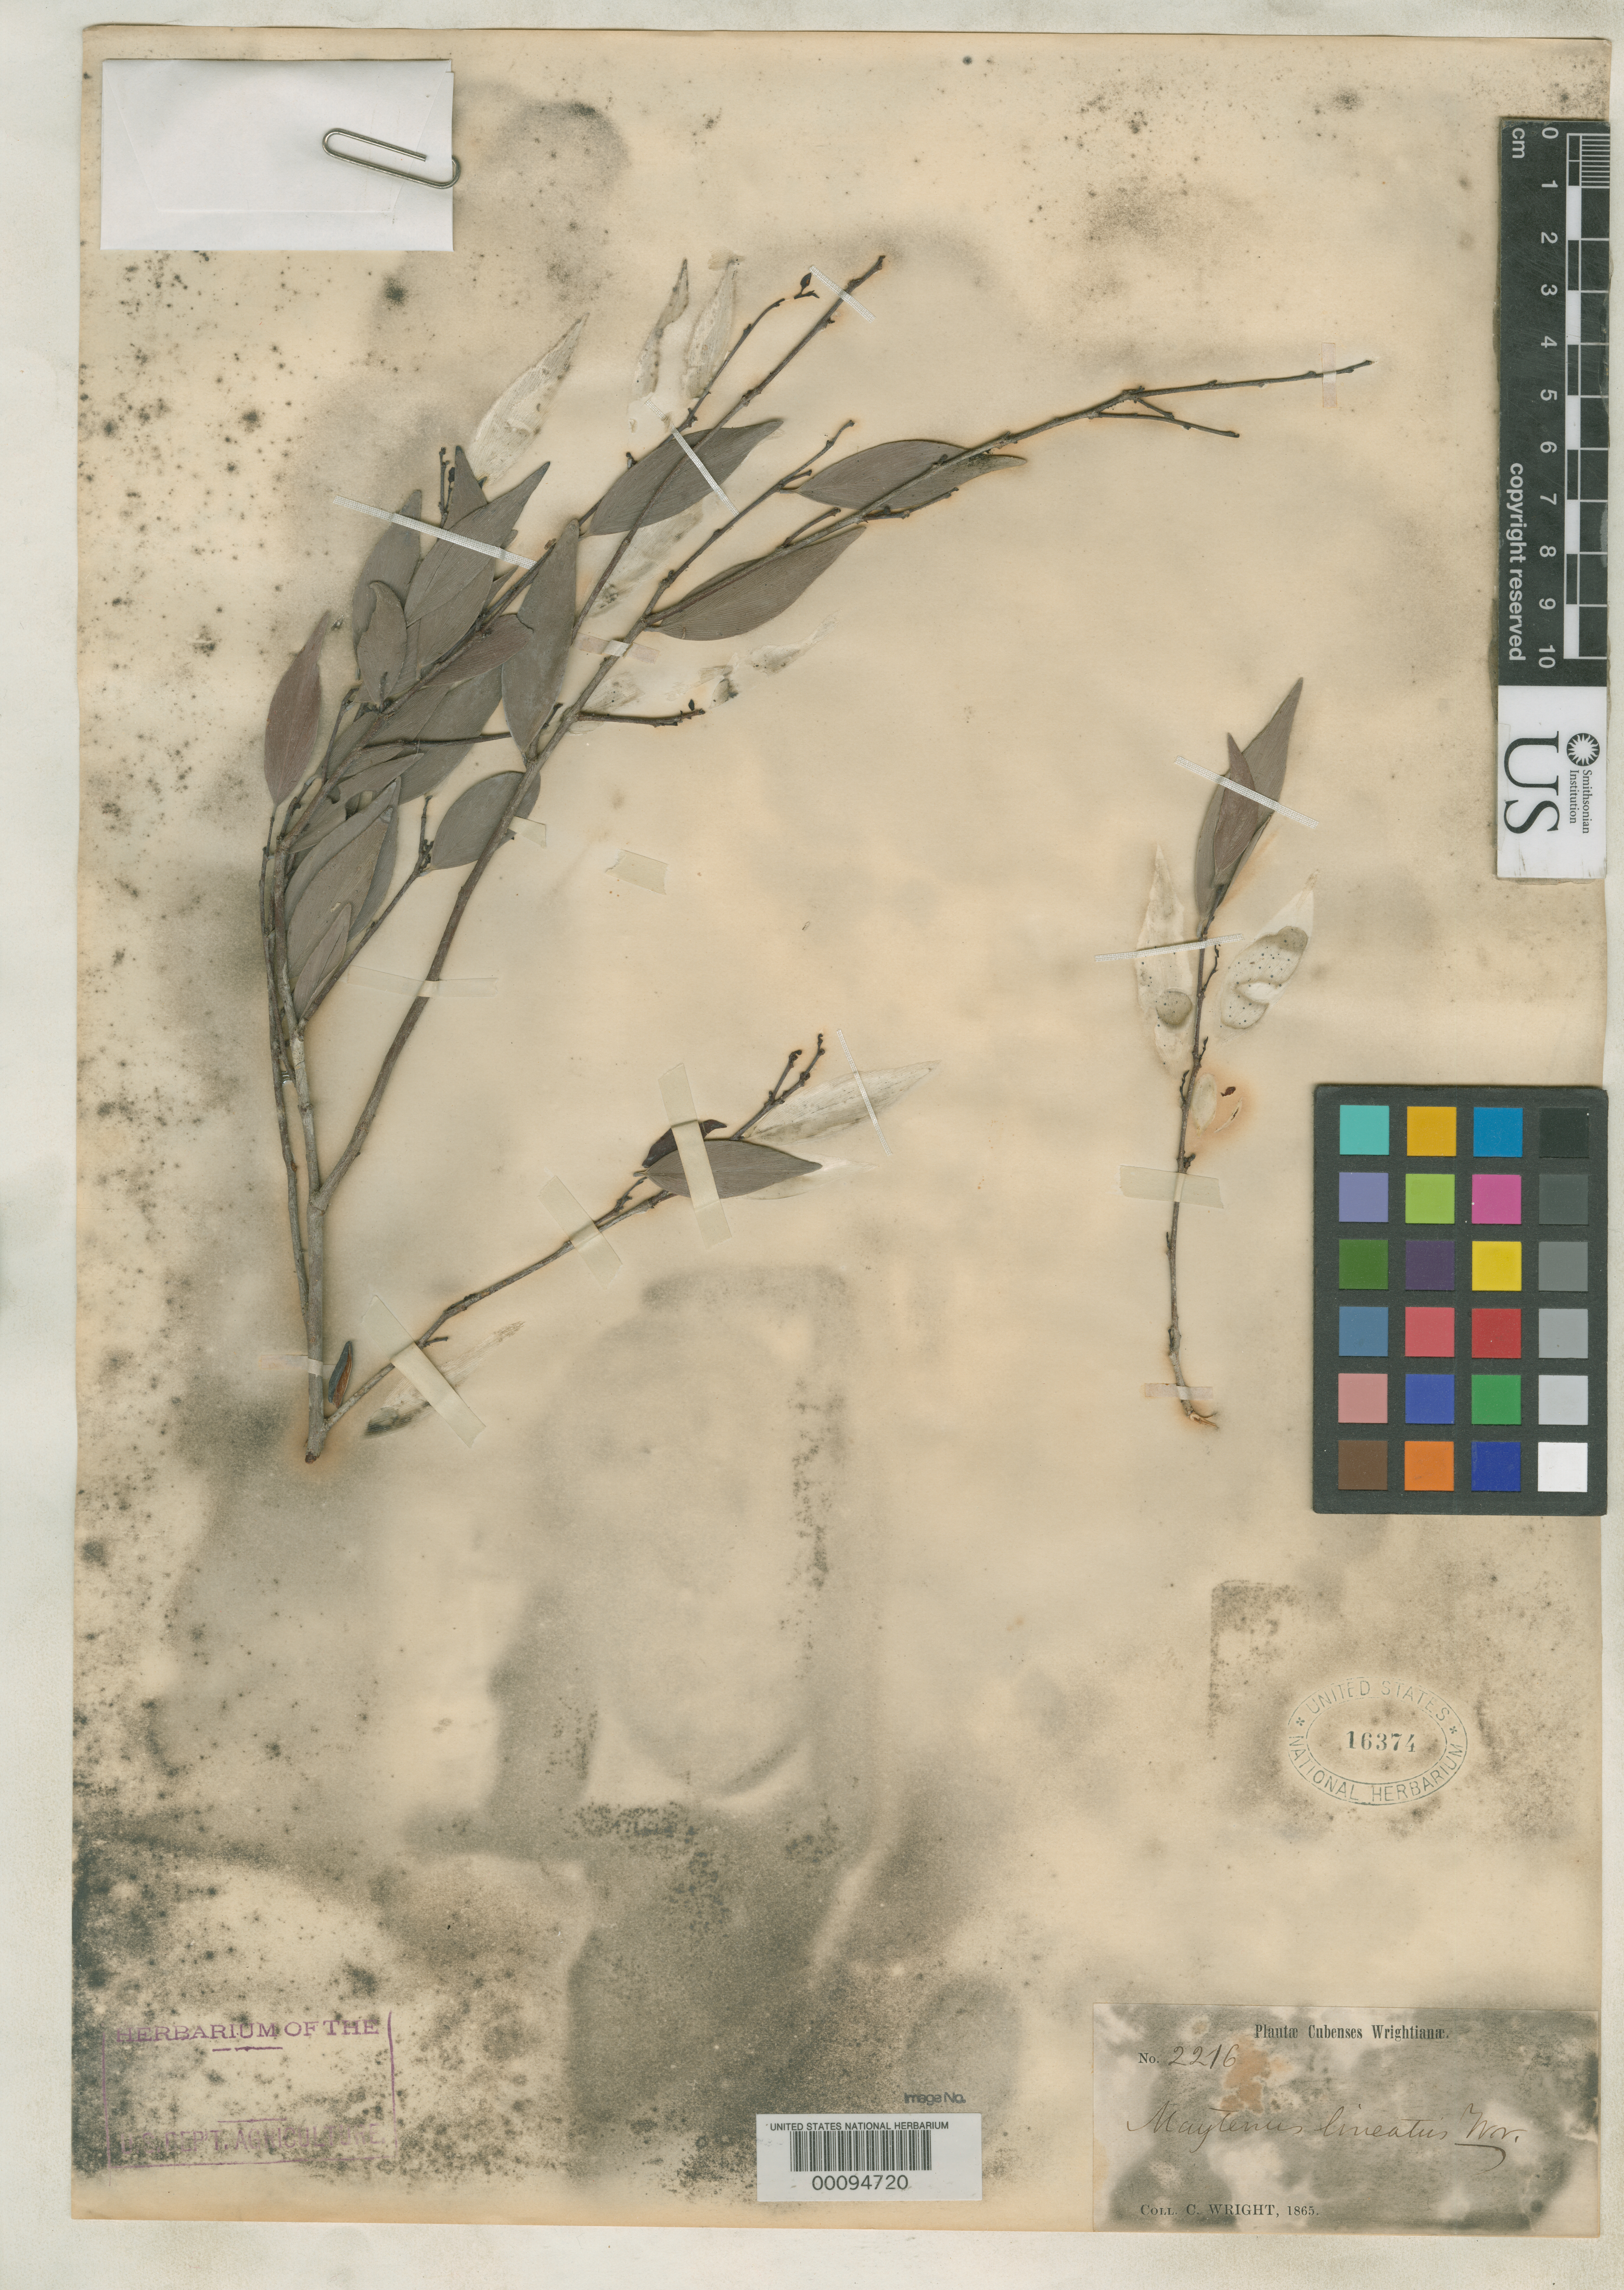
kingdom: Plantae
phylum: Tracheophyta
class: Magnoliopsida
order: Celastrales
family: Celastraceae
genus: Maytenus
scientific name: Maytenus lineatus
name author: C. Wright in Griseb.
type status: Isotype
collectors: C. Wright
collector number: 2216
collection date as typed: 1865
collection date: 1865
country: Cuba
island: Greater Antilles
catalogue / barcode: US 16374